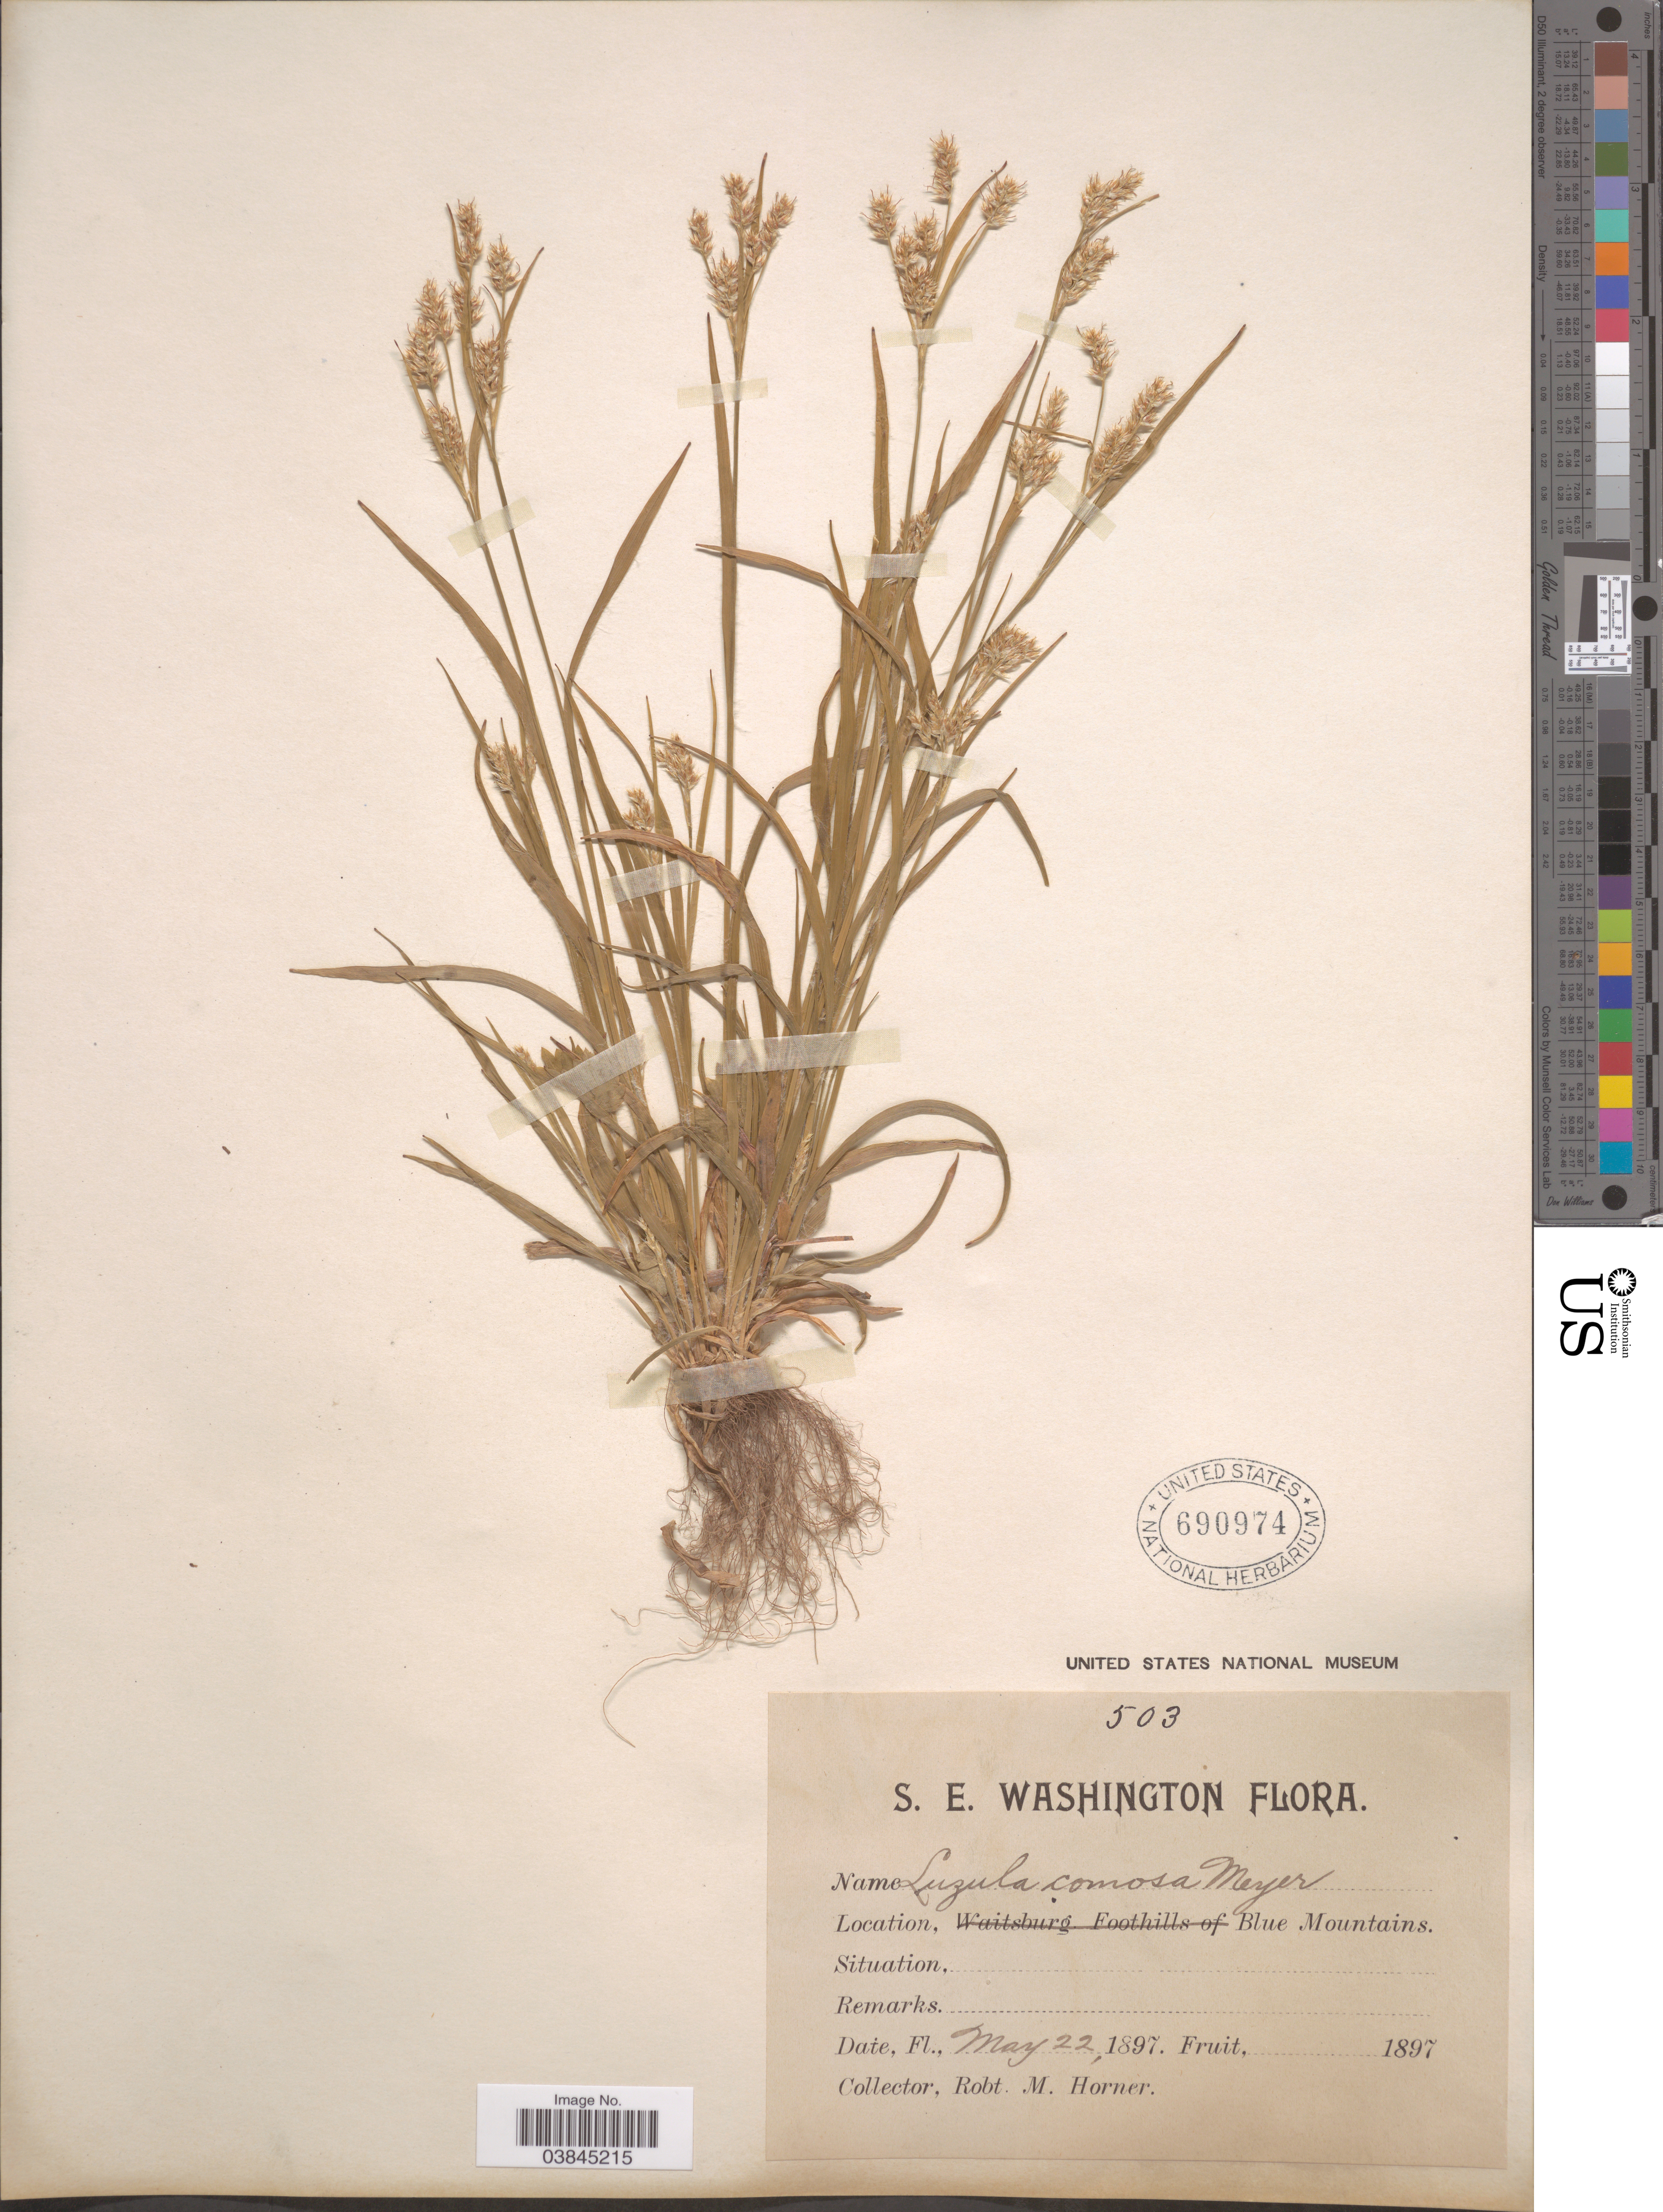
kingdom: Plantae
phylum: Tracheophyta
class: Liliopsida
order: Poales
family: Juncaceae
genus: Luzula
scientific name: Luzula campestris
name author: (L.) DC.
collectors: R. Horner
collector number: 503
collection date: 1897-05-22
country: United States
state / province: Washington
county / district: Clallam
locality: S. E. Washington. Blue Mountains.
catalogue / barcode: US 690974